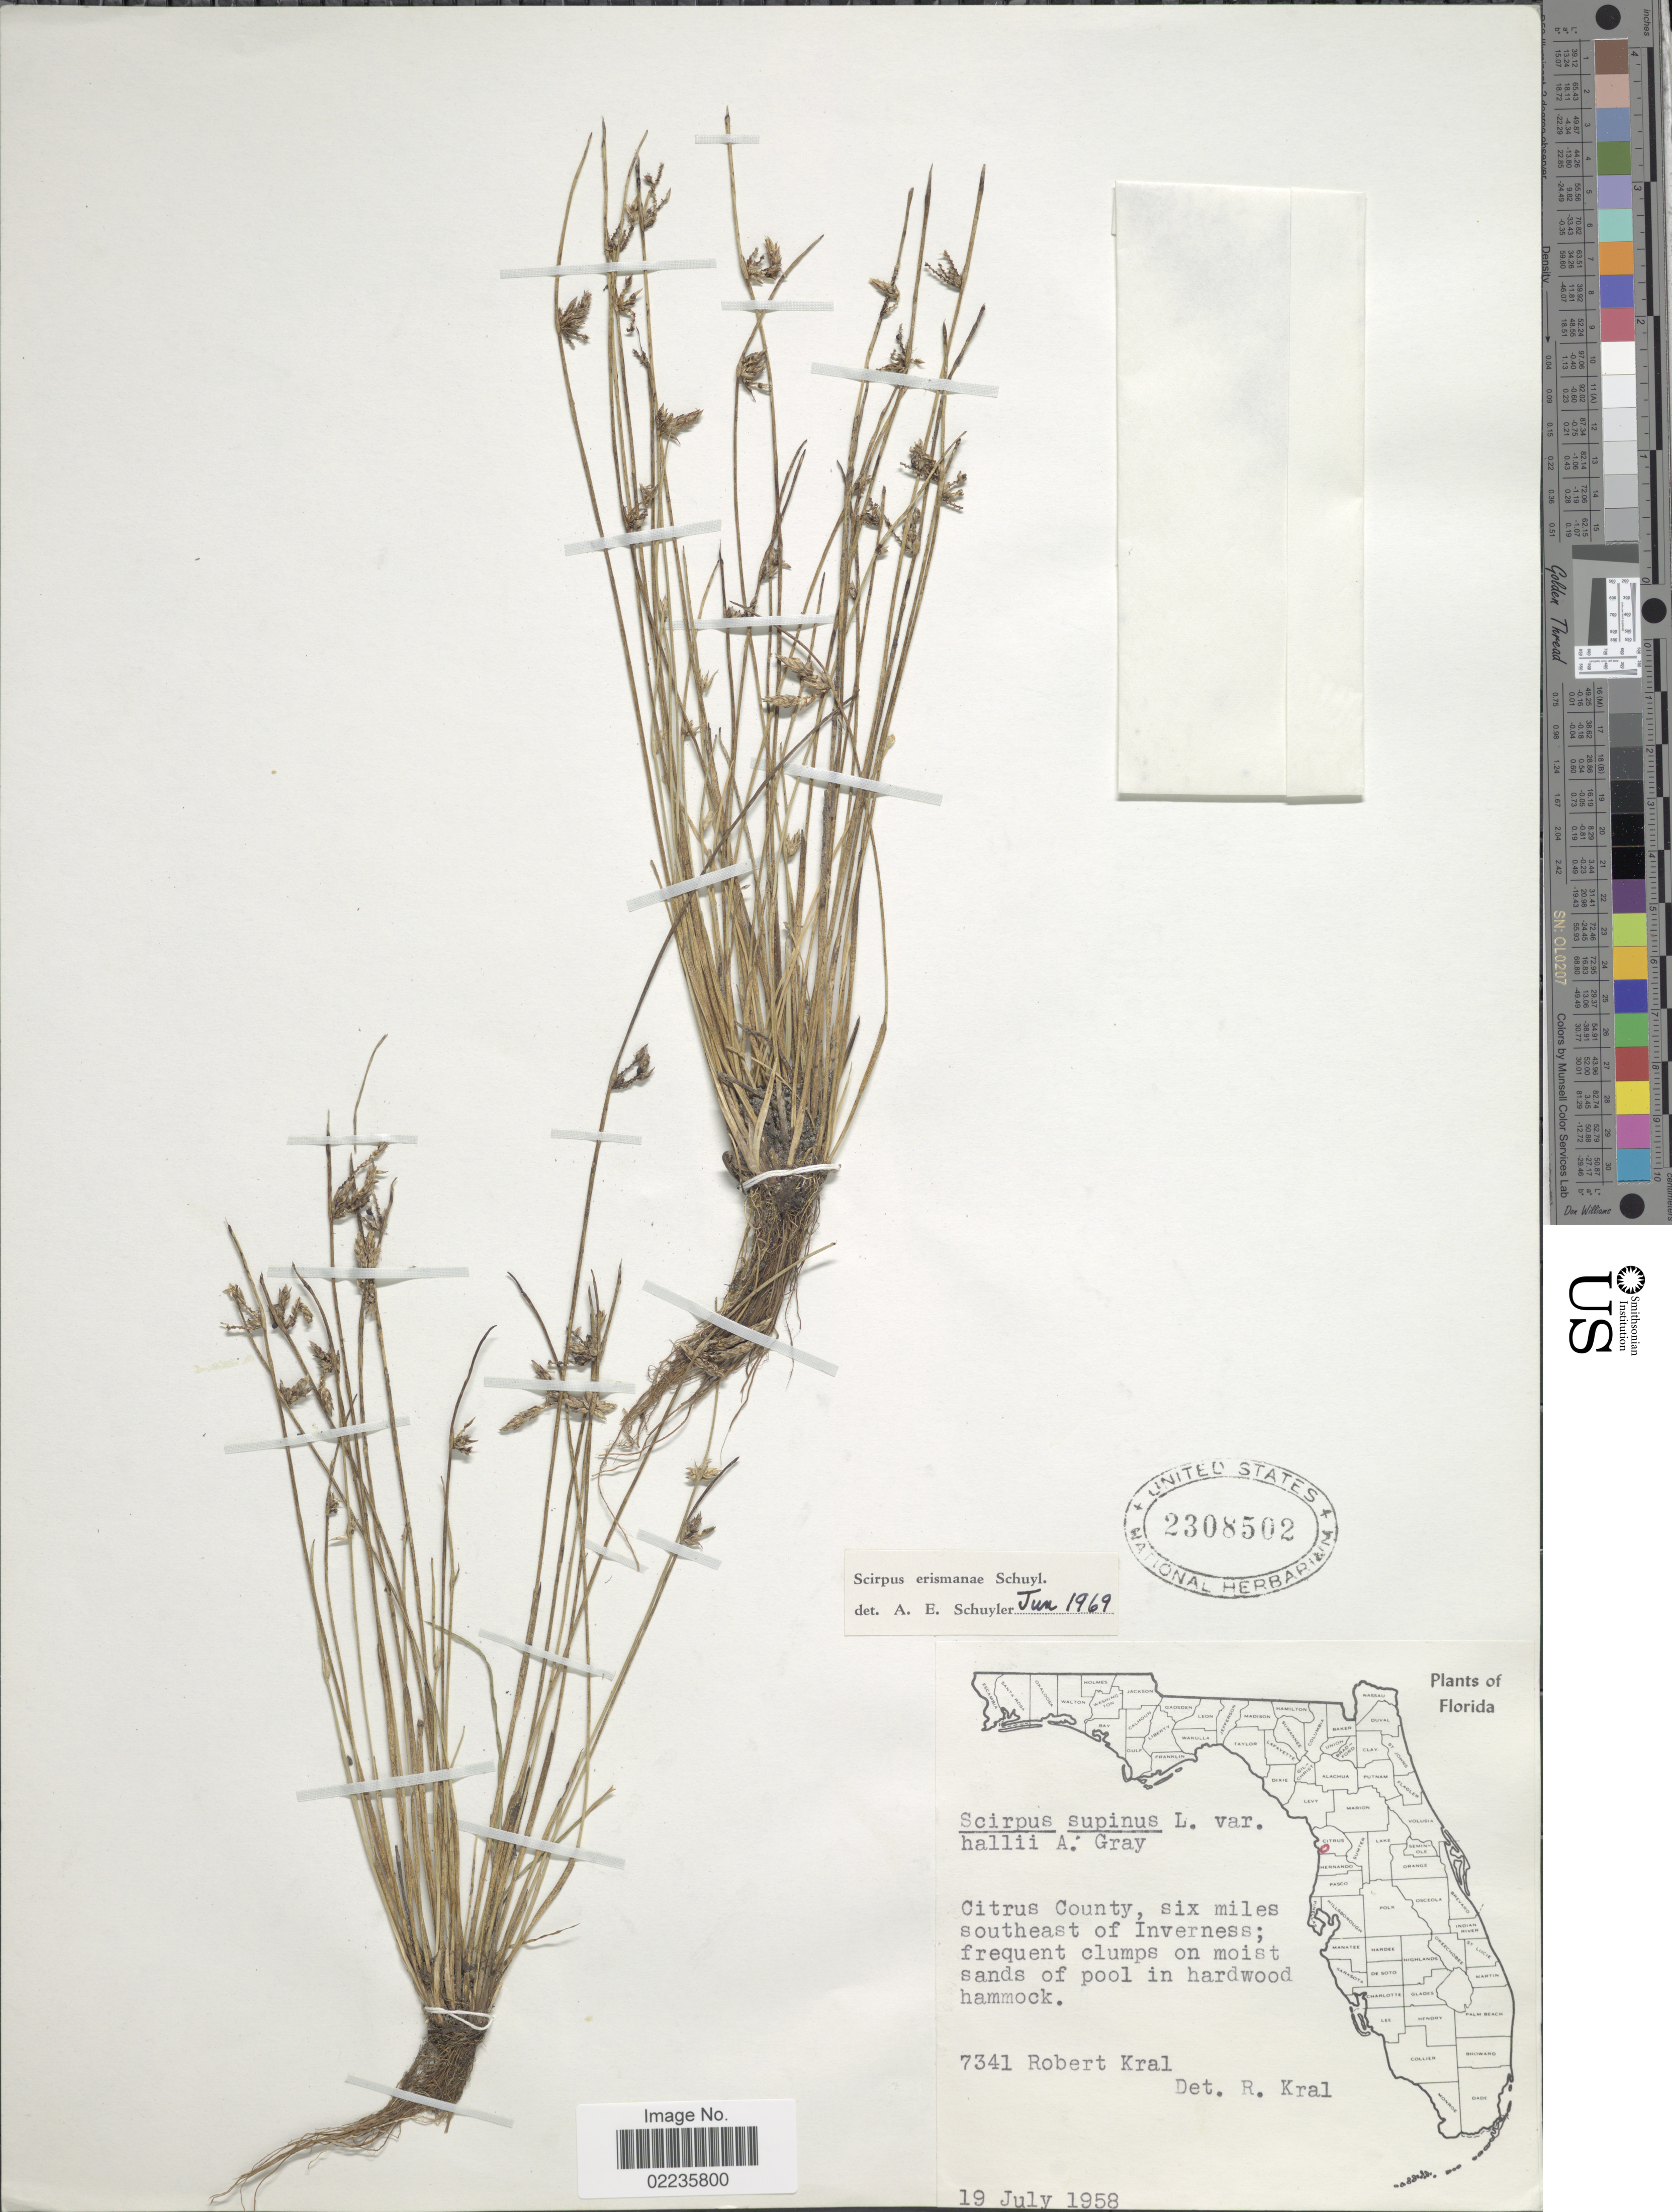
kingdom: Plantae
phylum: Tracheophyta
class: Liliopsida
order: Poales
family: Cyperaceae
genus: Schoenoplectus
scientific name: Schoenoplectus erectus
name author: (Poir.) Palla ex J. Raynal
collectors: R. Kral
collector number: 7341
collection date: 1958-07-19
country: United States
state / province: Florida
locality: Citrus County, six miles southeast of Inverness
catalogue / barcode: US 2308502